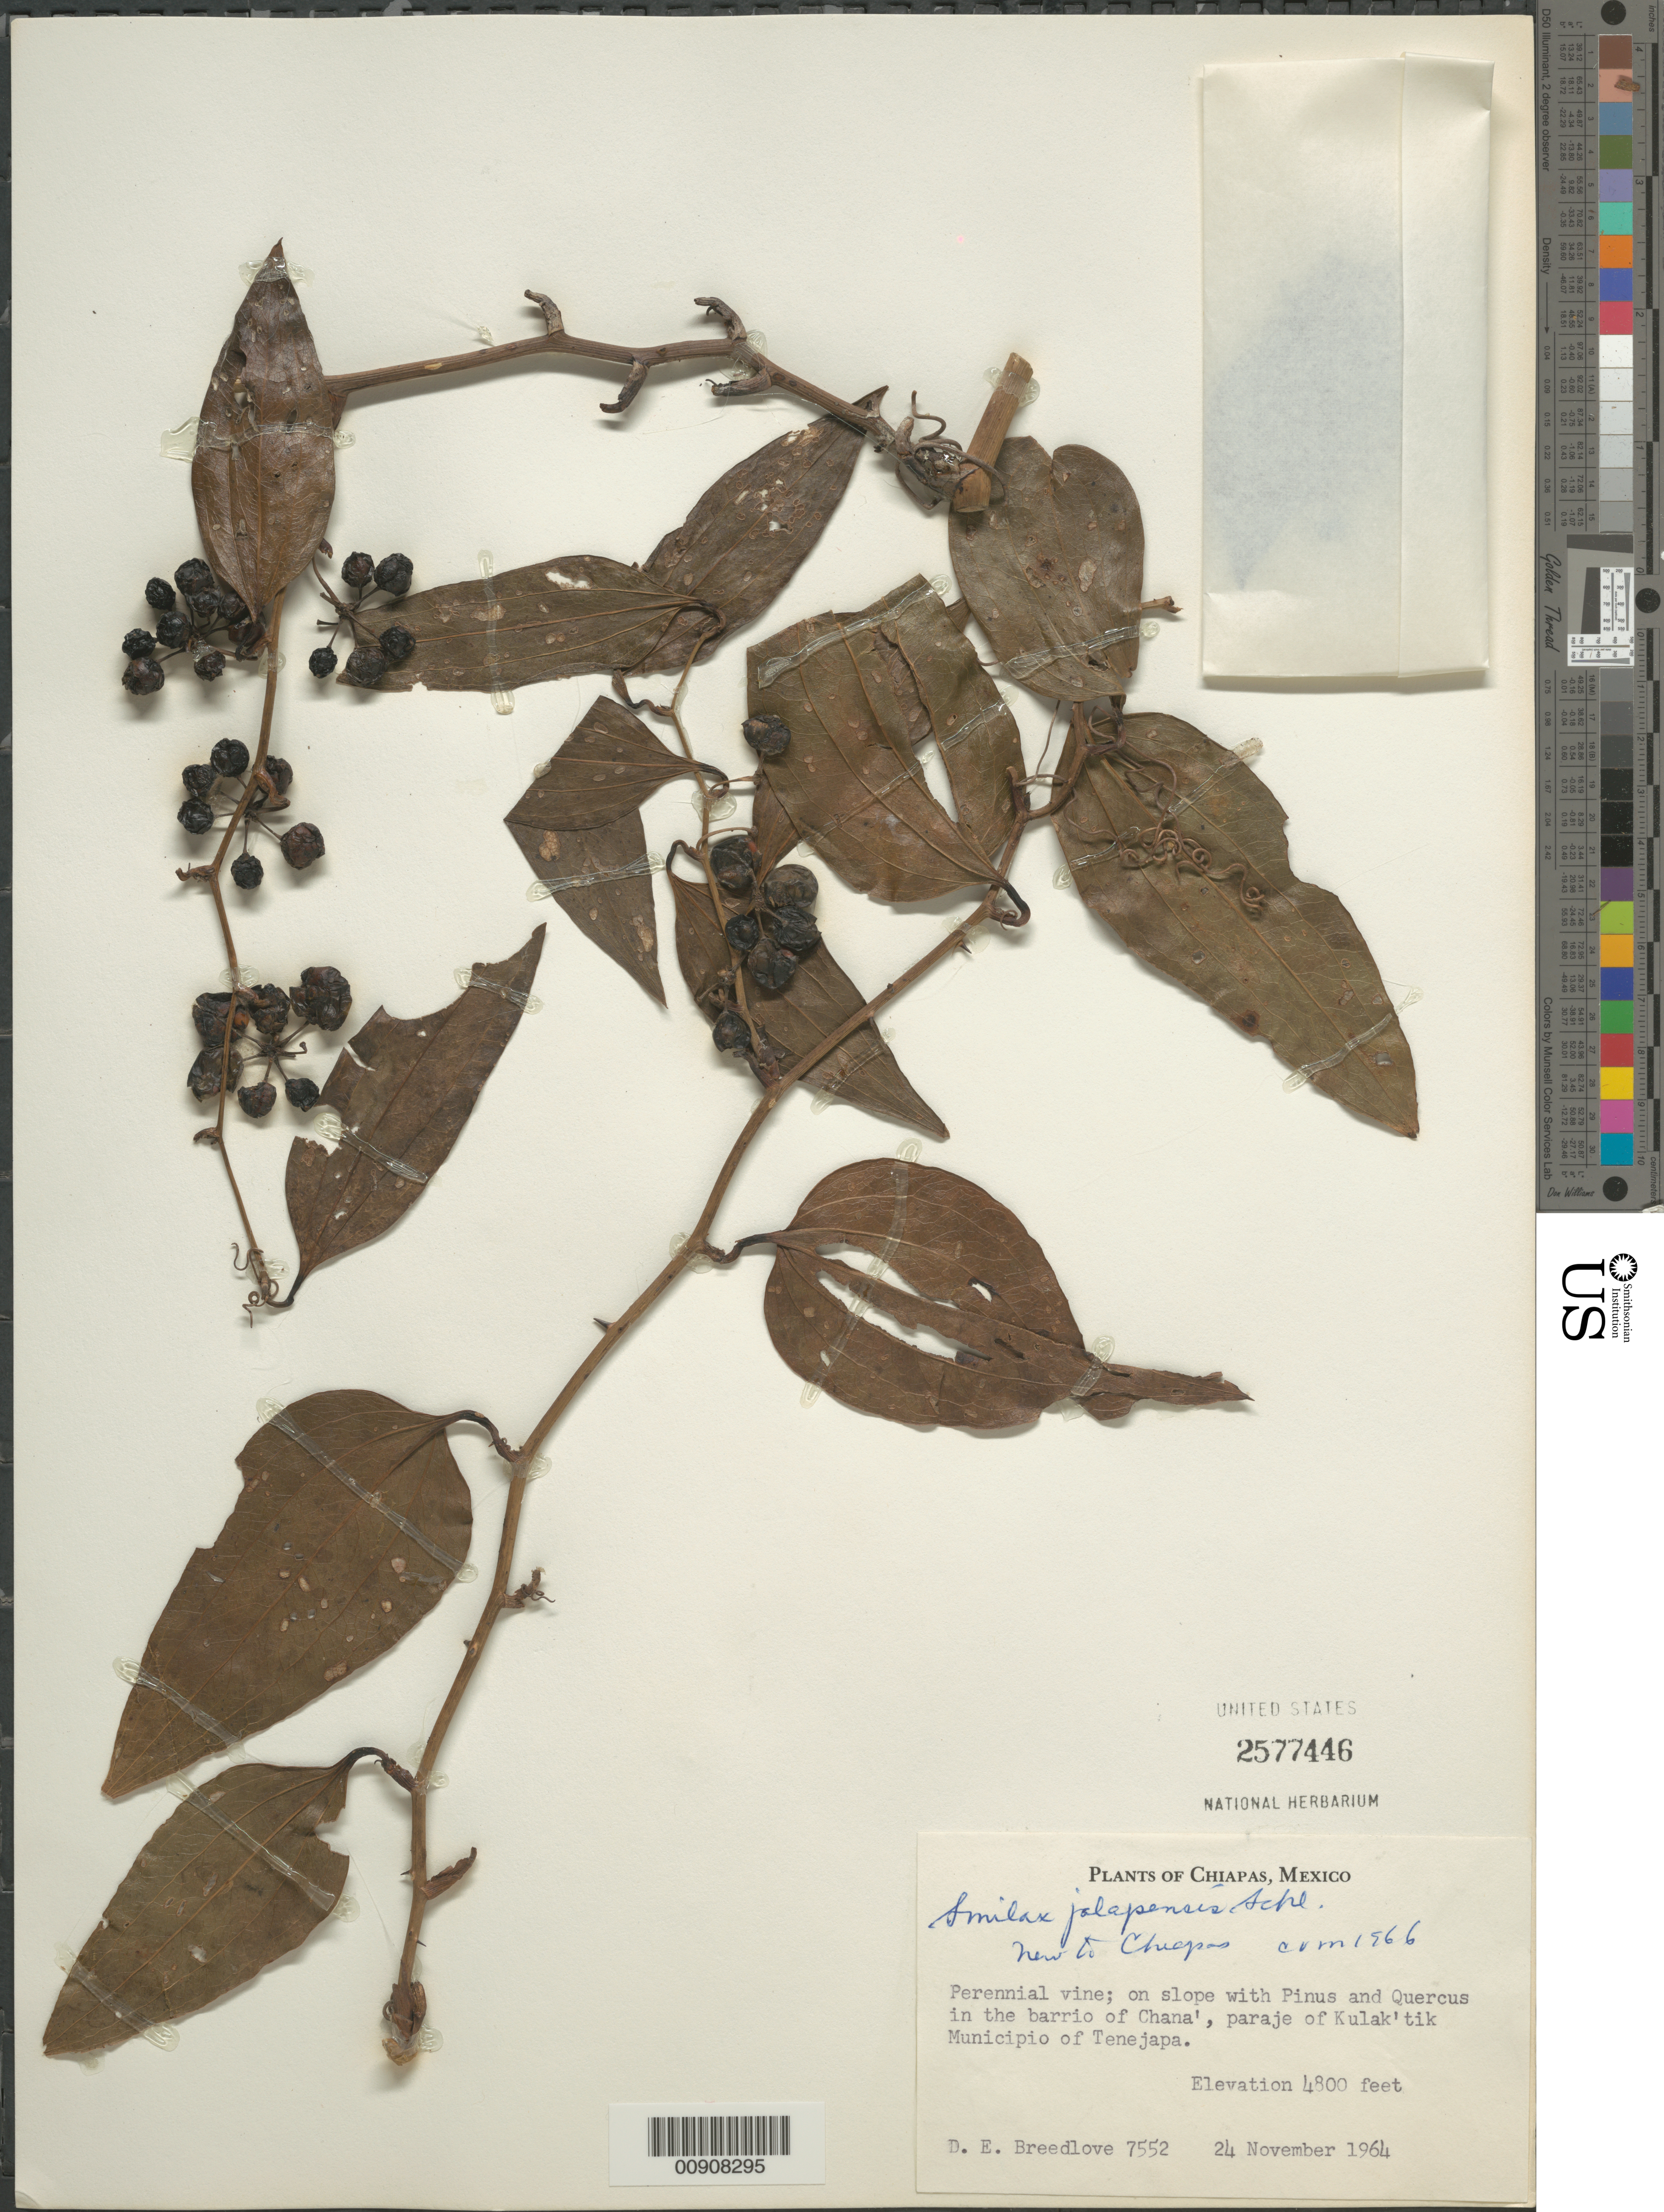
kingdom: Plantae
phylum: Tracheophyta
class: Liliopsida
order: Liliales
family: Smilacaceae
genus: Smilax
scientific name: Smilax jalapensis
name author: Schltdl.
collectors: D. E. Breedlove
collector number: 7552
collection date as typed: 24 Nov 1964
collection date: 1964-11-24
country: Mexico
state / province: Chiapas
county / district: Tenejapa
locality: In the Barrio of Chana', paraje of Kulak'tik, Municipio of Tenejapa, Chiapas.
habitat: On slope with Pinus and Quercus.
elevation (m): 1463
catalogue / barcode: US 2577446